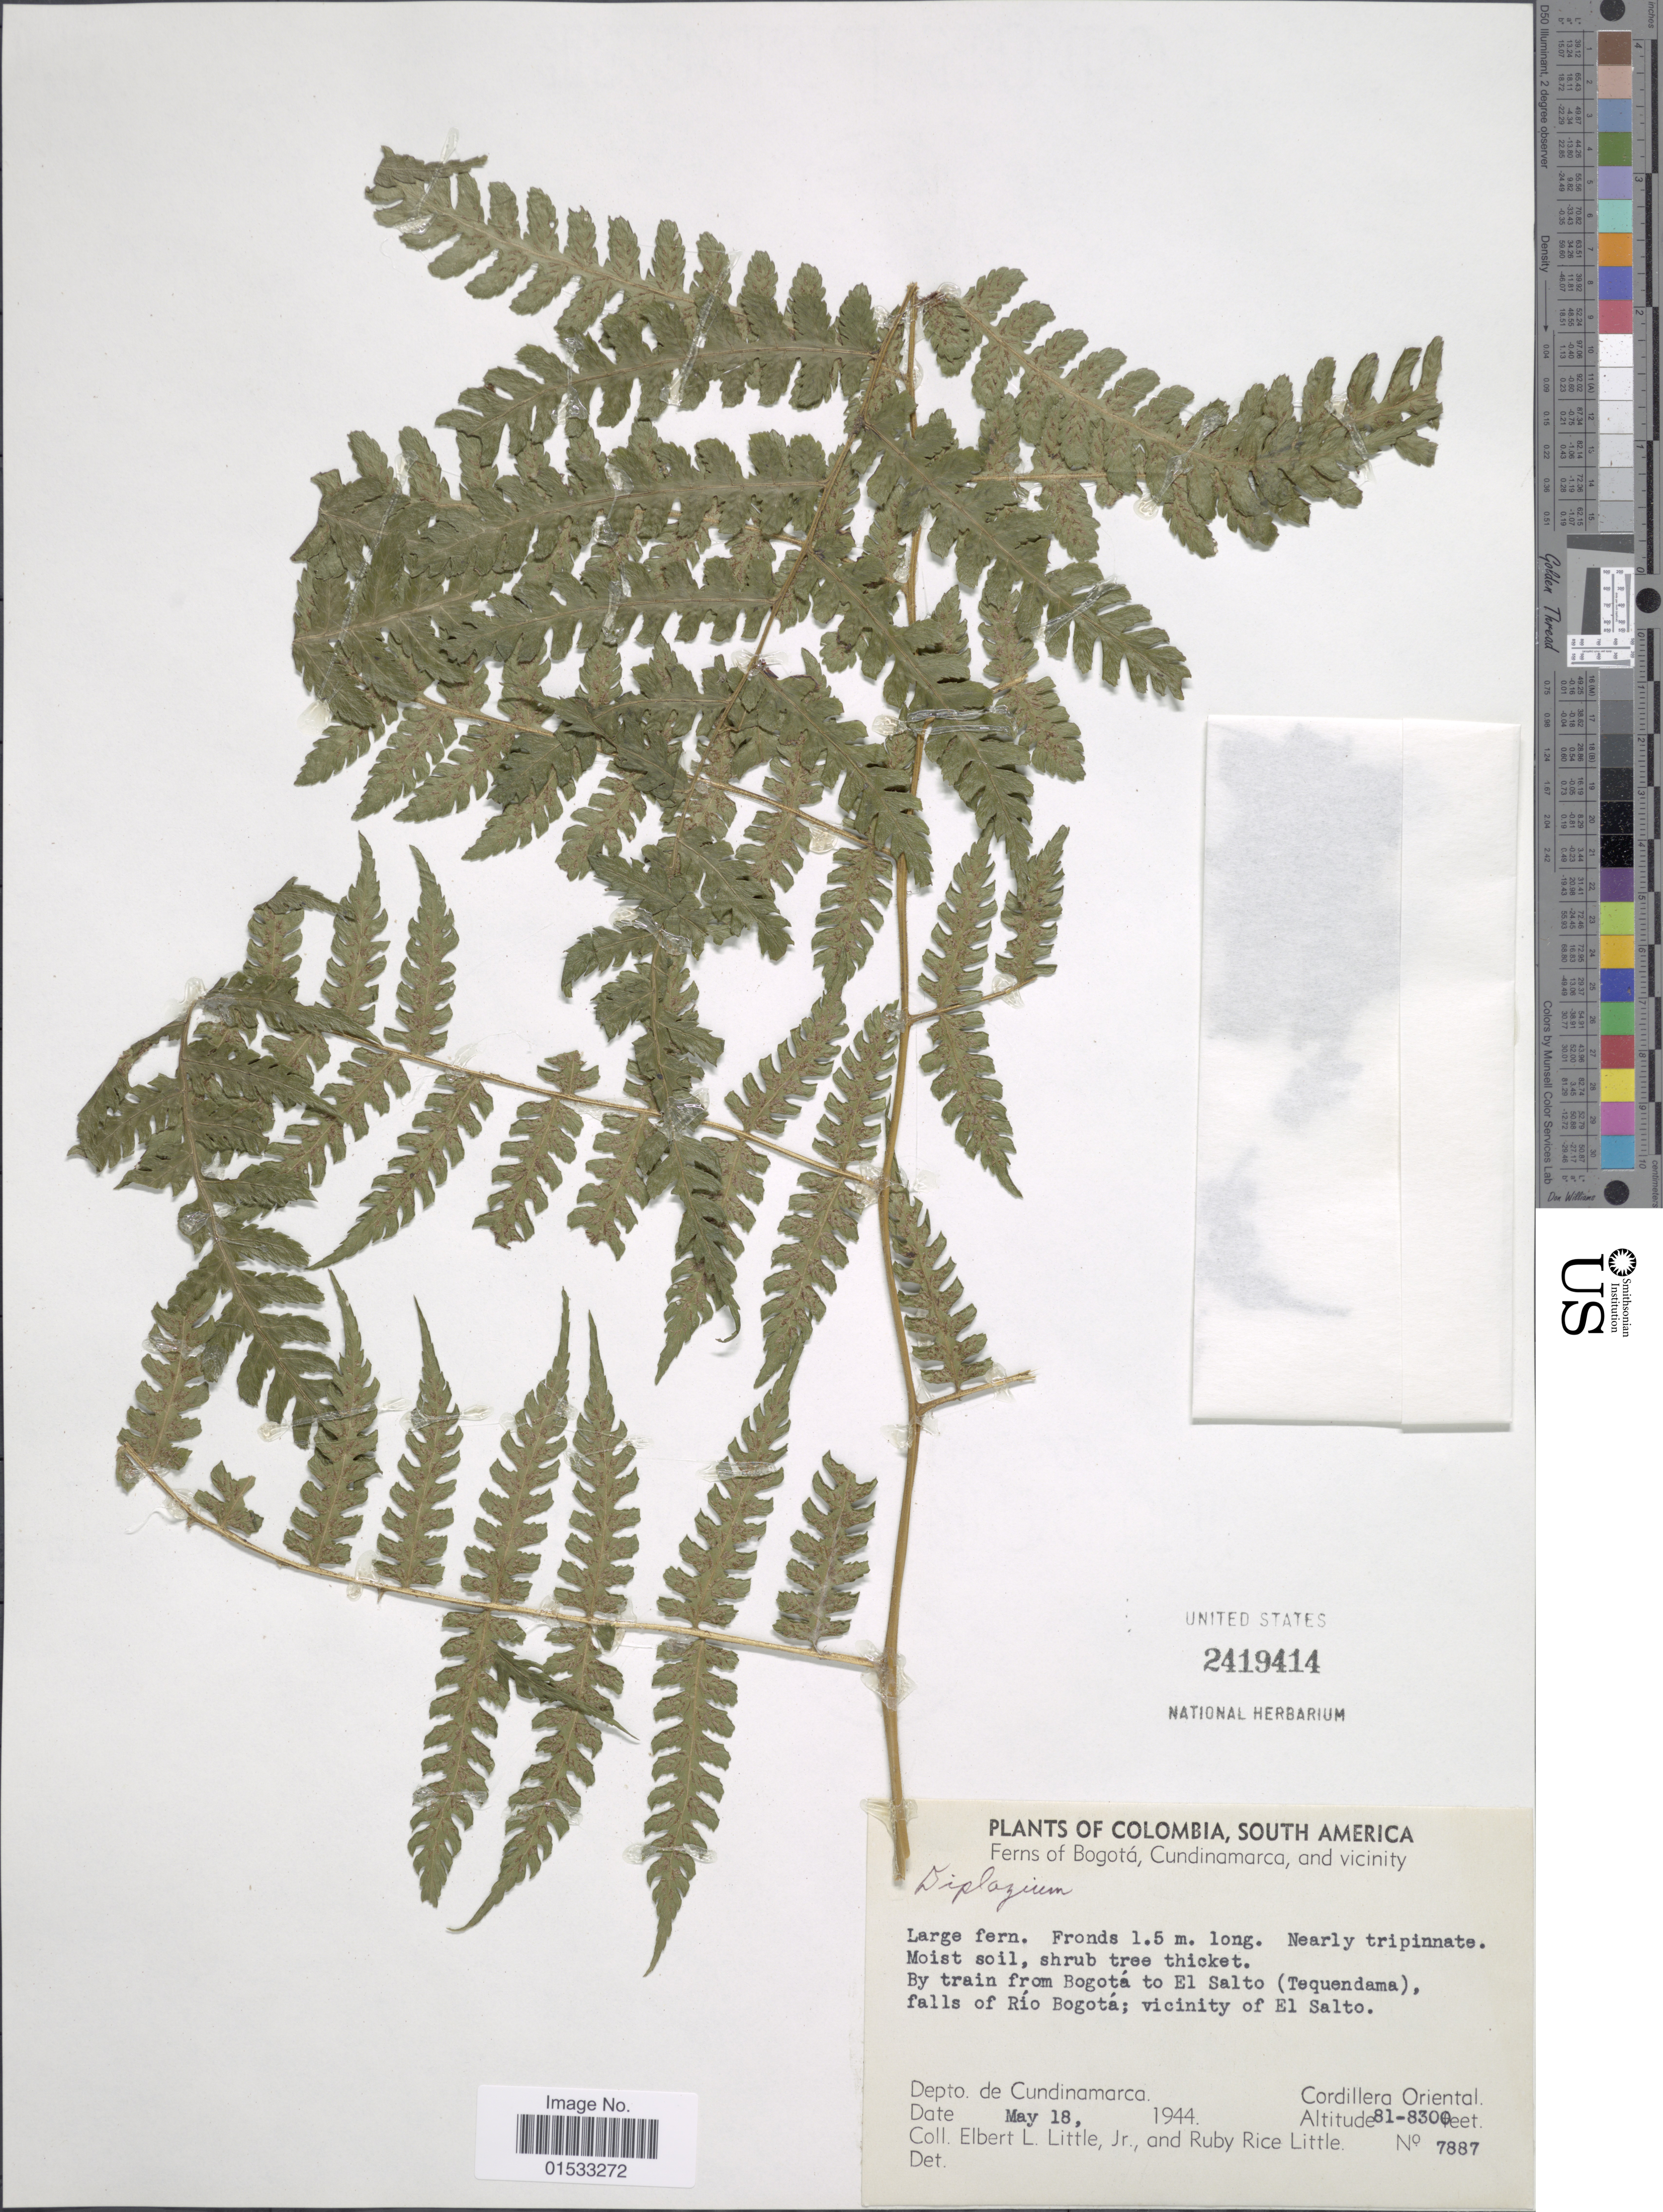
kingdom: Plantae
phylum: Tracheophyta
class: Polypodiopsida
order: Polypodiales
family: Athyriaceae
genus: Diplazium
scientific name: Diplazium sp.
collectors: E. L. Little & R. R. Little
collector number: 7887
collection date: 1944-05-18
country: Colombia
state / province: Cundinamarca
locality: South America, Bogotá and vicinity, by train from Bogotá to El Salto (Tequendama), falls of Río Bogotá; vicinity of El Salta, Cordillera Oriental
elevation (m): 2469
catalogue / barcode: US 2419414